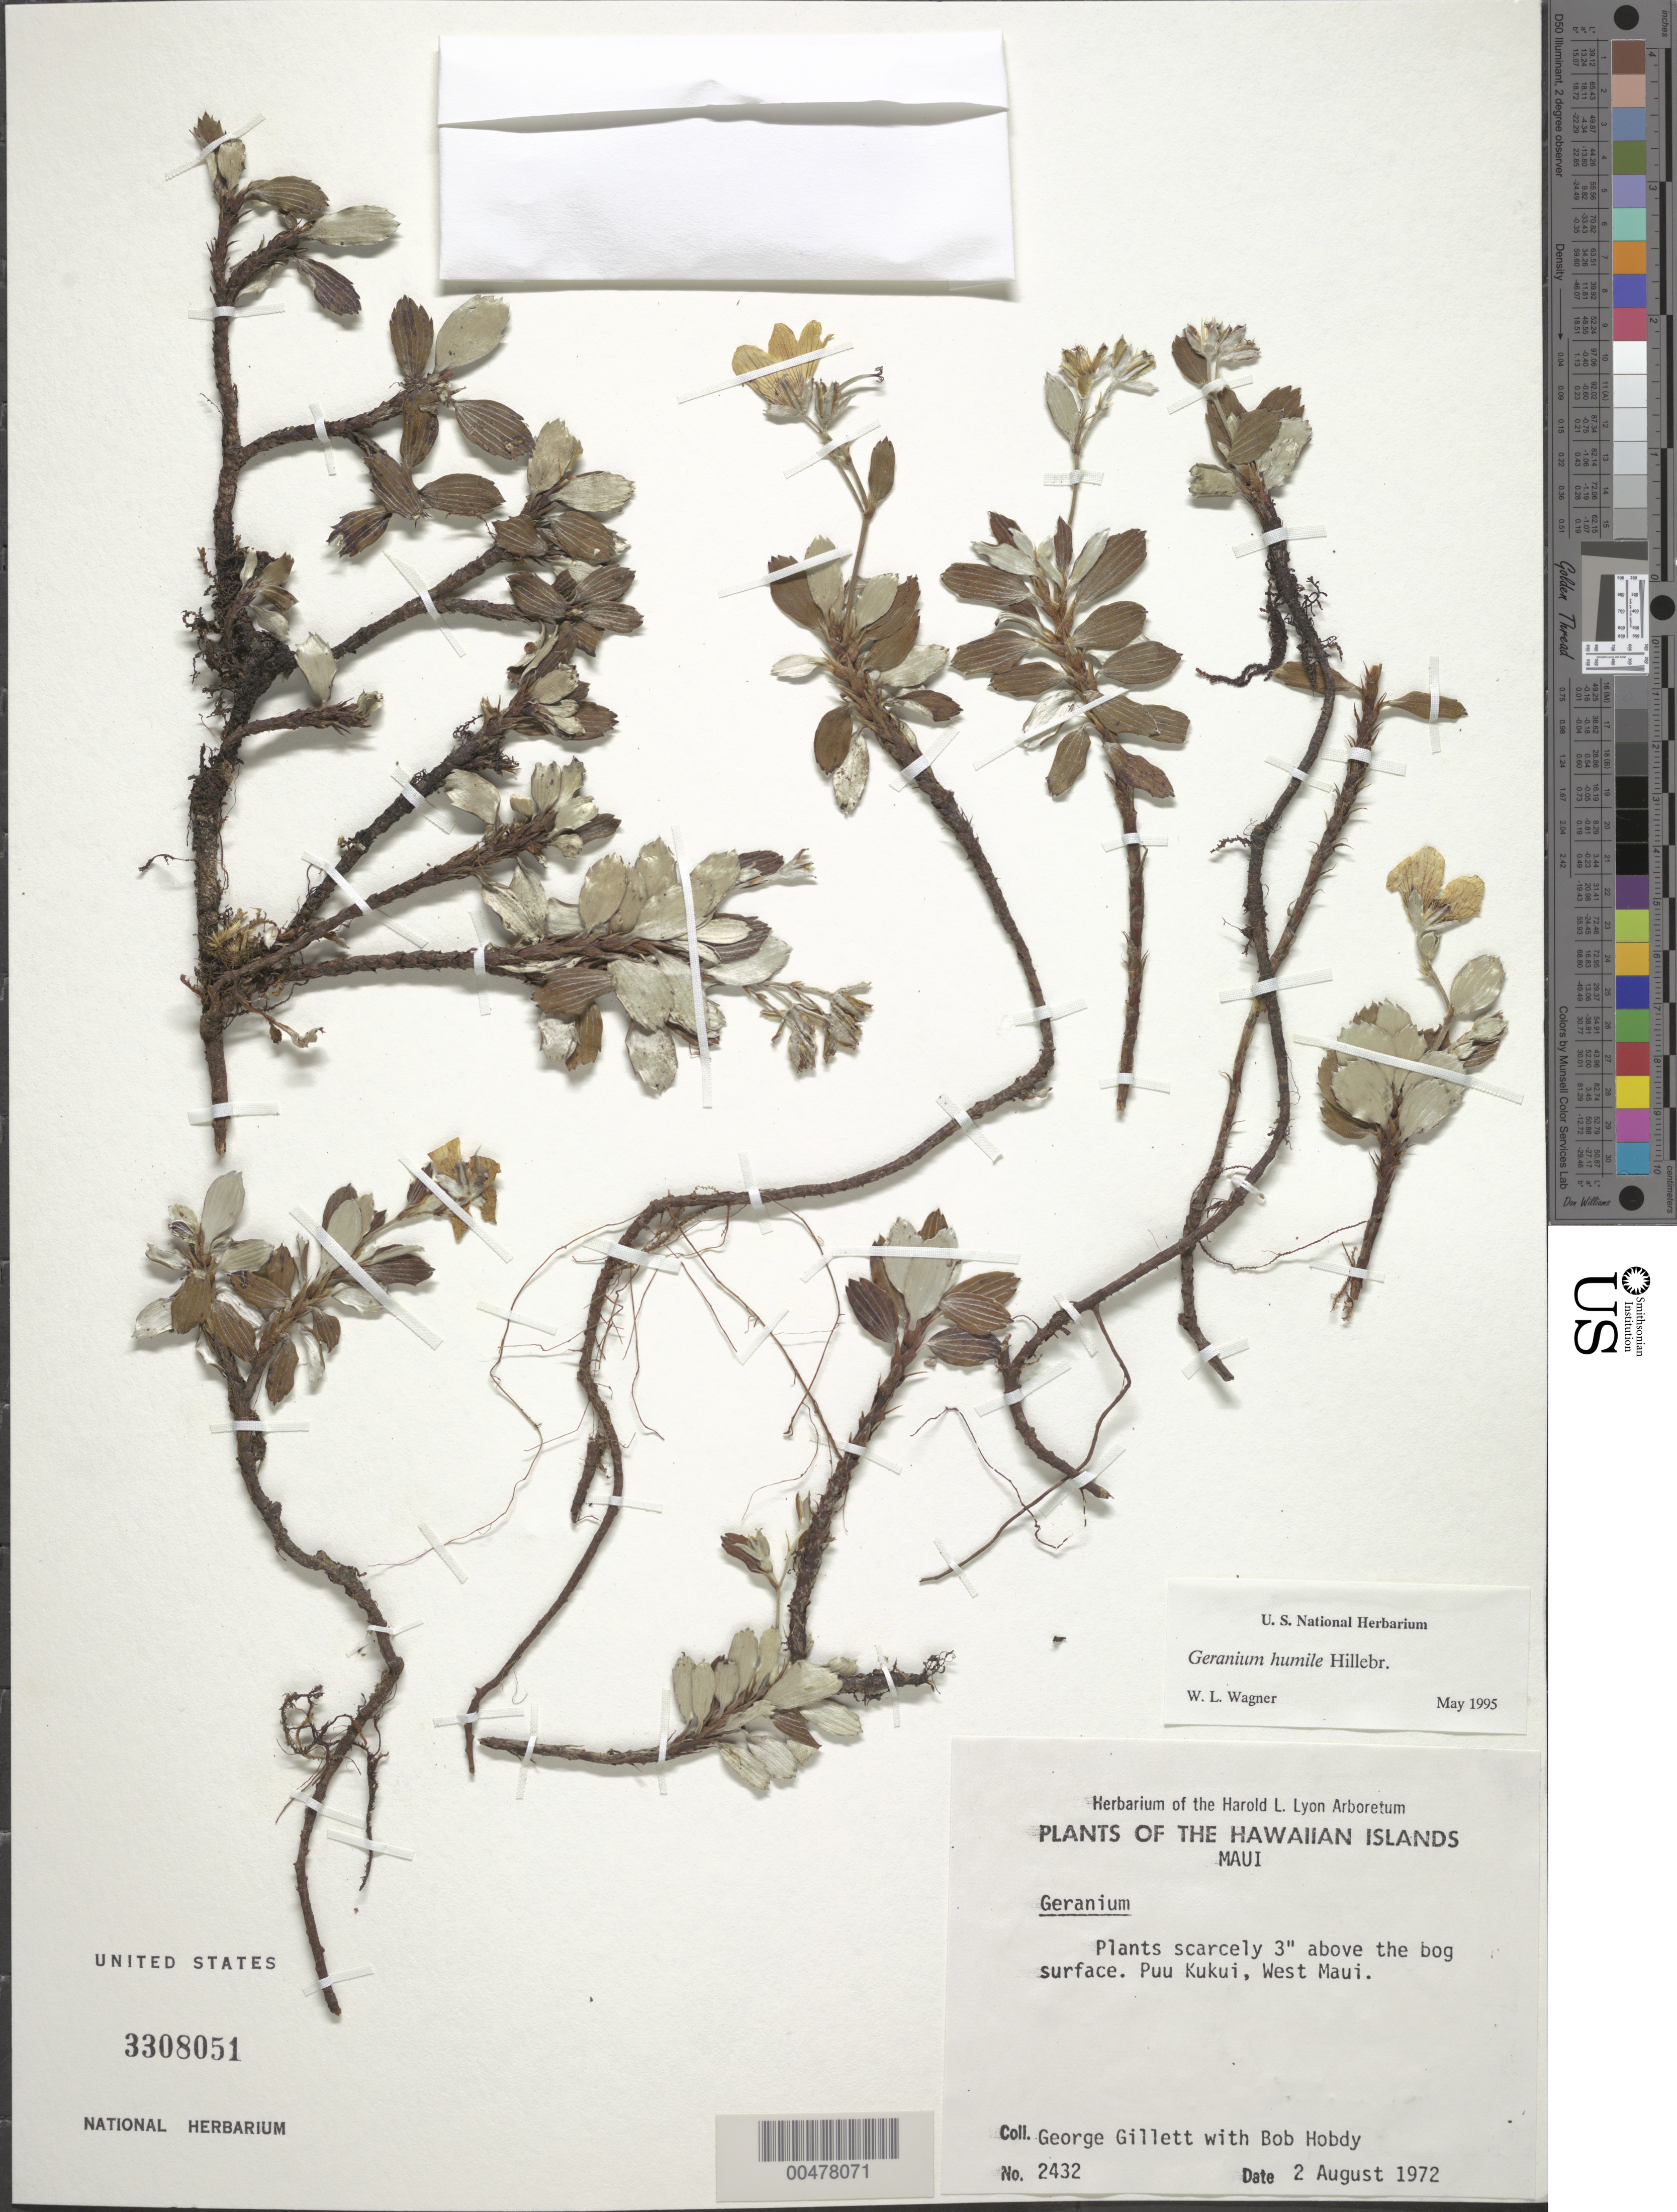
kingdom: Plantae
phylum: Tracheophyta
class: Magnoliopsida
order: Geraniales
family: Geraniaceae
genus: Geranium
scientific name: Geranium humile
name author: Hillebr.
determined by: Wagner, W. L., (BOT), Smithsonian Institution - National Museum of Natural History (UNITED STATES)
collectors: G. Gillett & B. Hobdy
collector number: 2432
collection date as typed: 2 Aug 1972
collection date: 1972-08-02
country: United States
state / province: Hawaii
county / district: Maui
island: Maui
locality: Puu Kukui, W Maui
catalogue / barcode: US 3308051